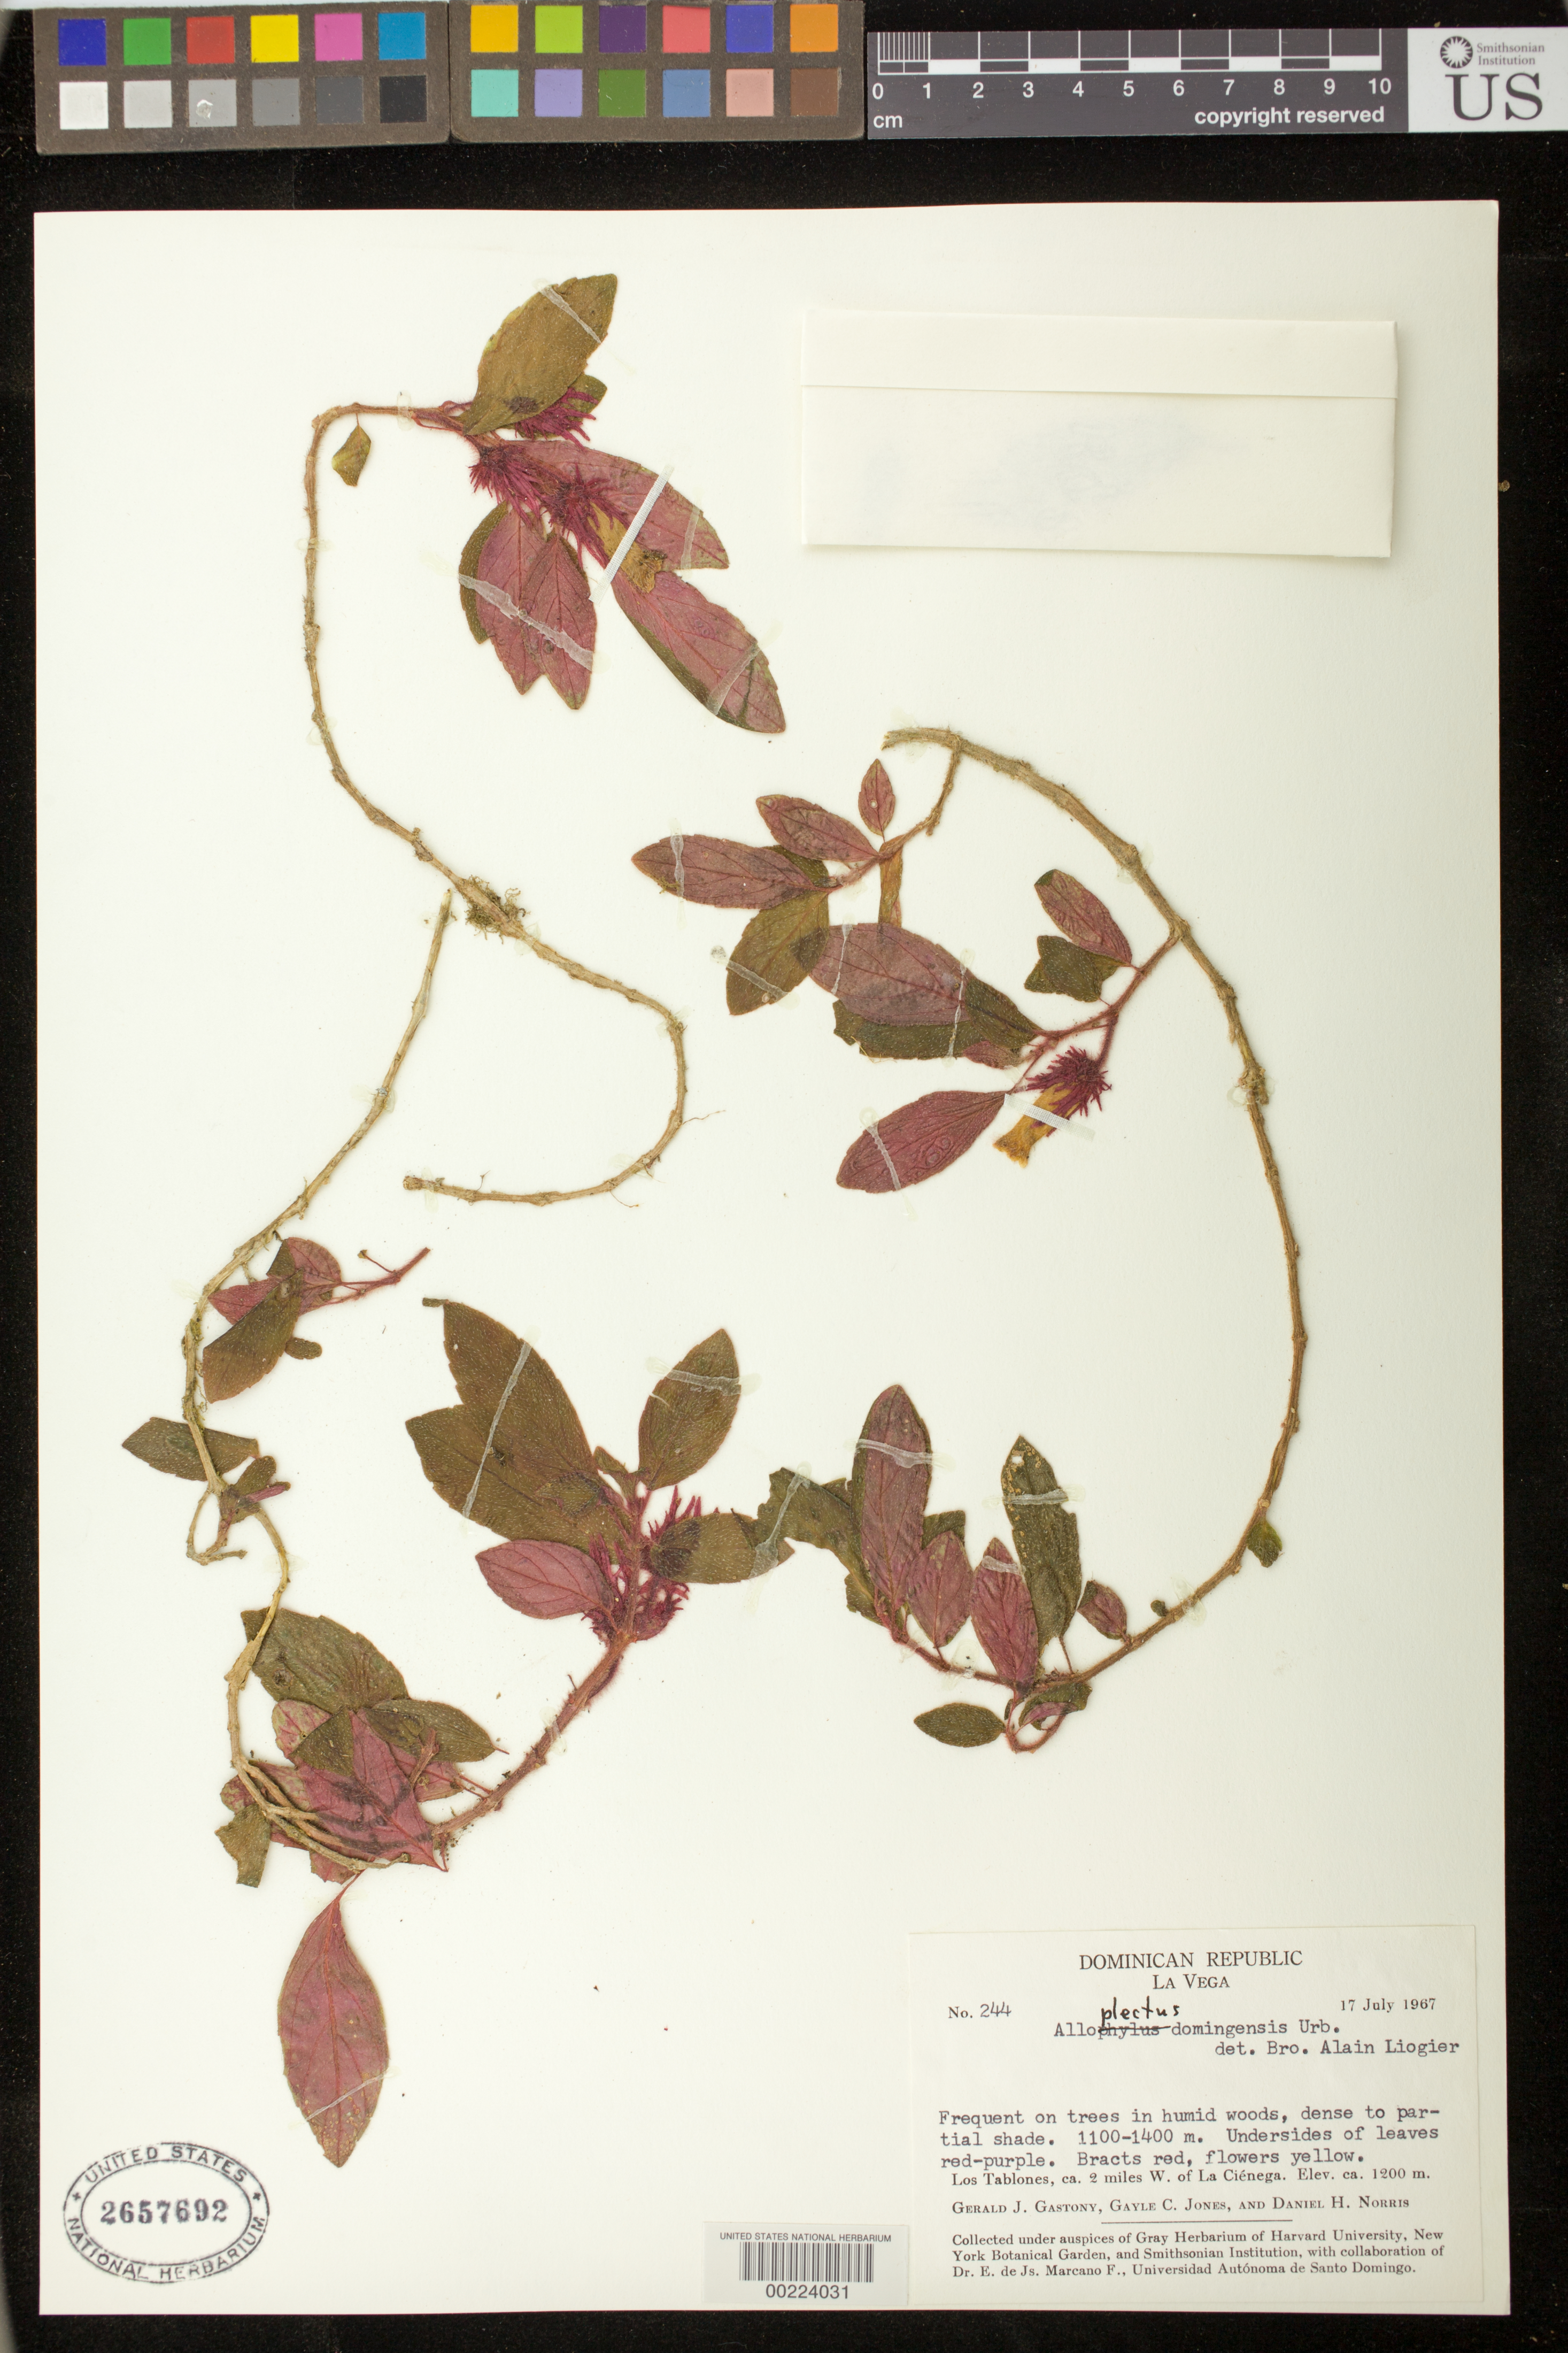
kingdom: Plantae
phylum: Tracheophyta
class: Magnoliopsida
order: Lamiales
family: Gesneriaceae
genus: Columnea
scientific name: Columnea domingensis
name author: (Urb.) B.D. Morley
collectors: G. Gastony, G. C. Jones & D. H. Norris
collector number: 244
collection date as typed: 17 Jul 1967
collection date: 1967-07-17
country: Dominican Republic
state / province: La Vega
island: Hispaniola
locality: Los Tablones, ca 2 mi W of La Cienega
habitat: Frequent on trees in humid woods, dense to partial shade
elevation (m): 1100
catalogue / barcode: US 2657692